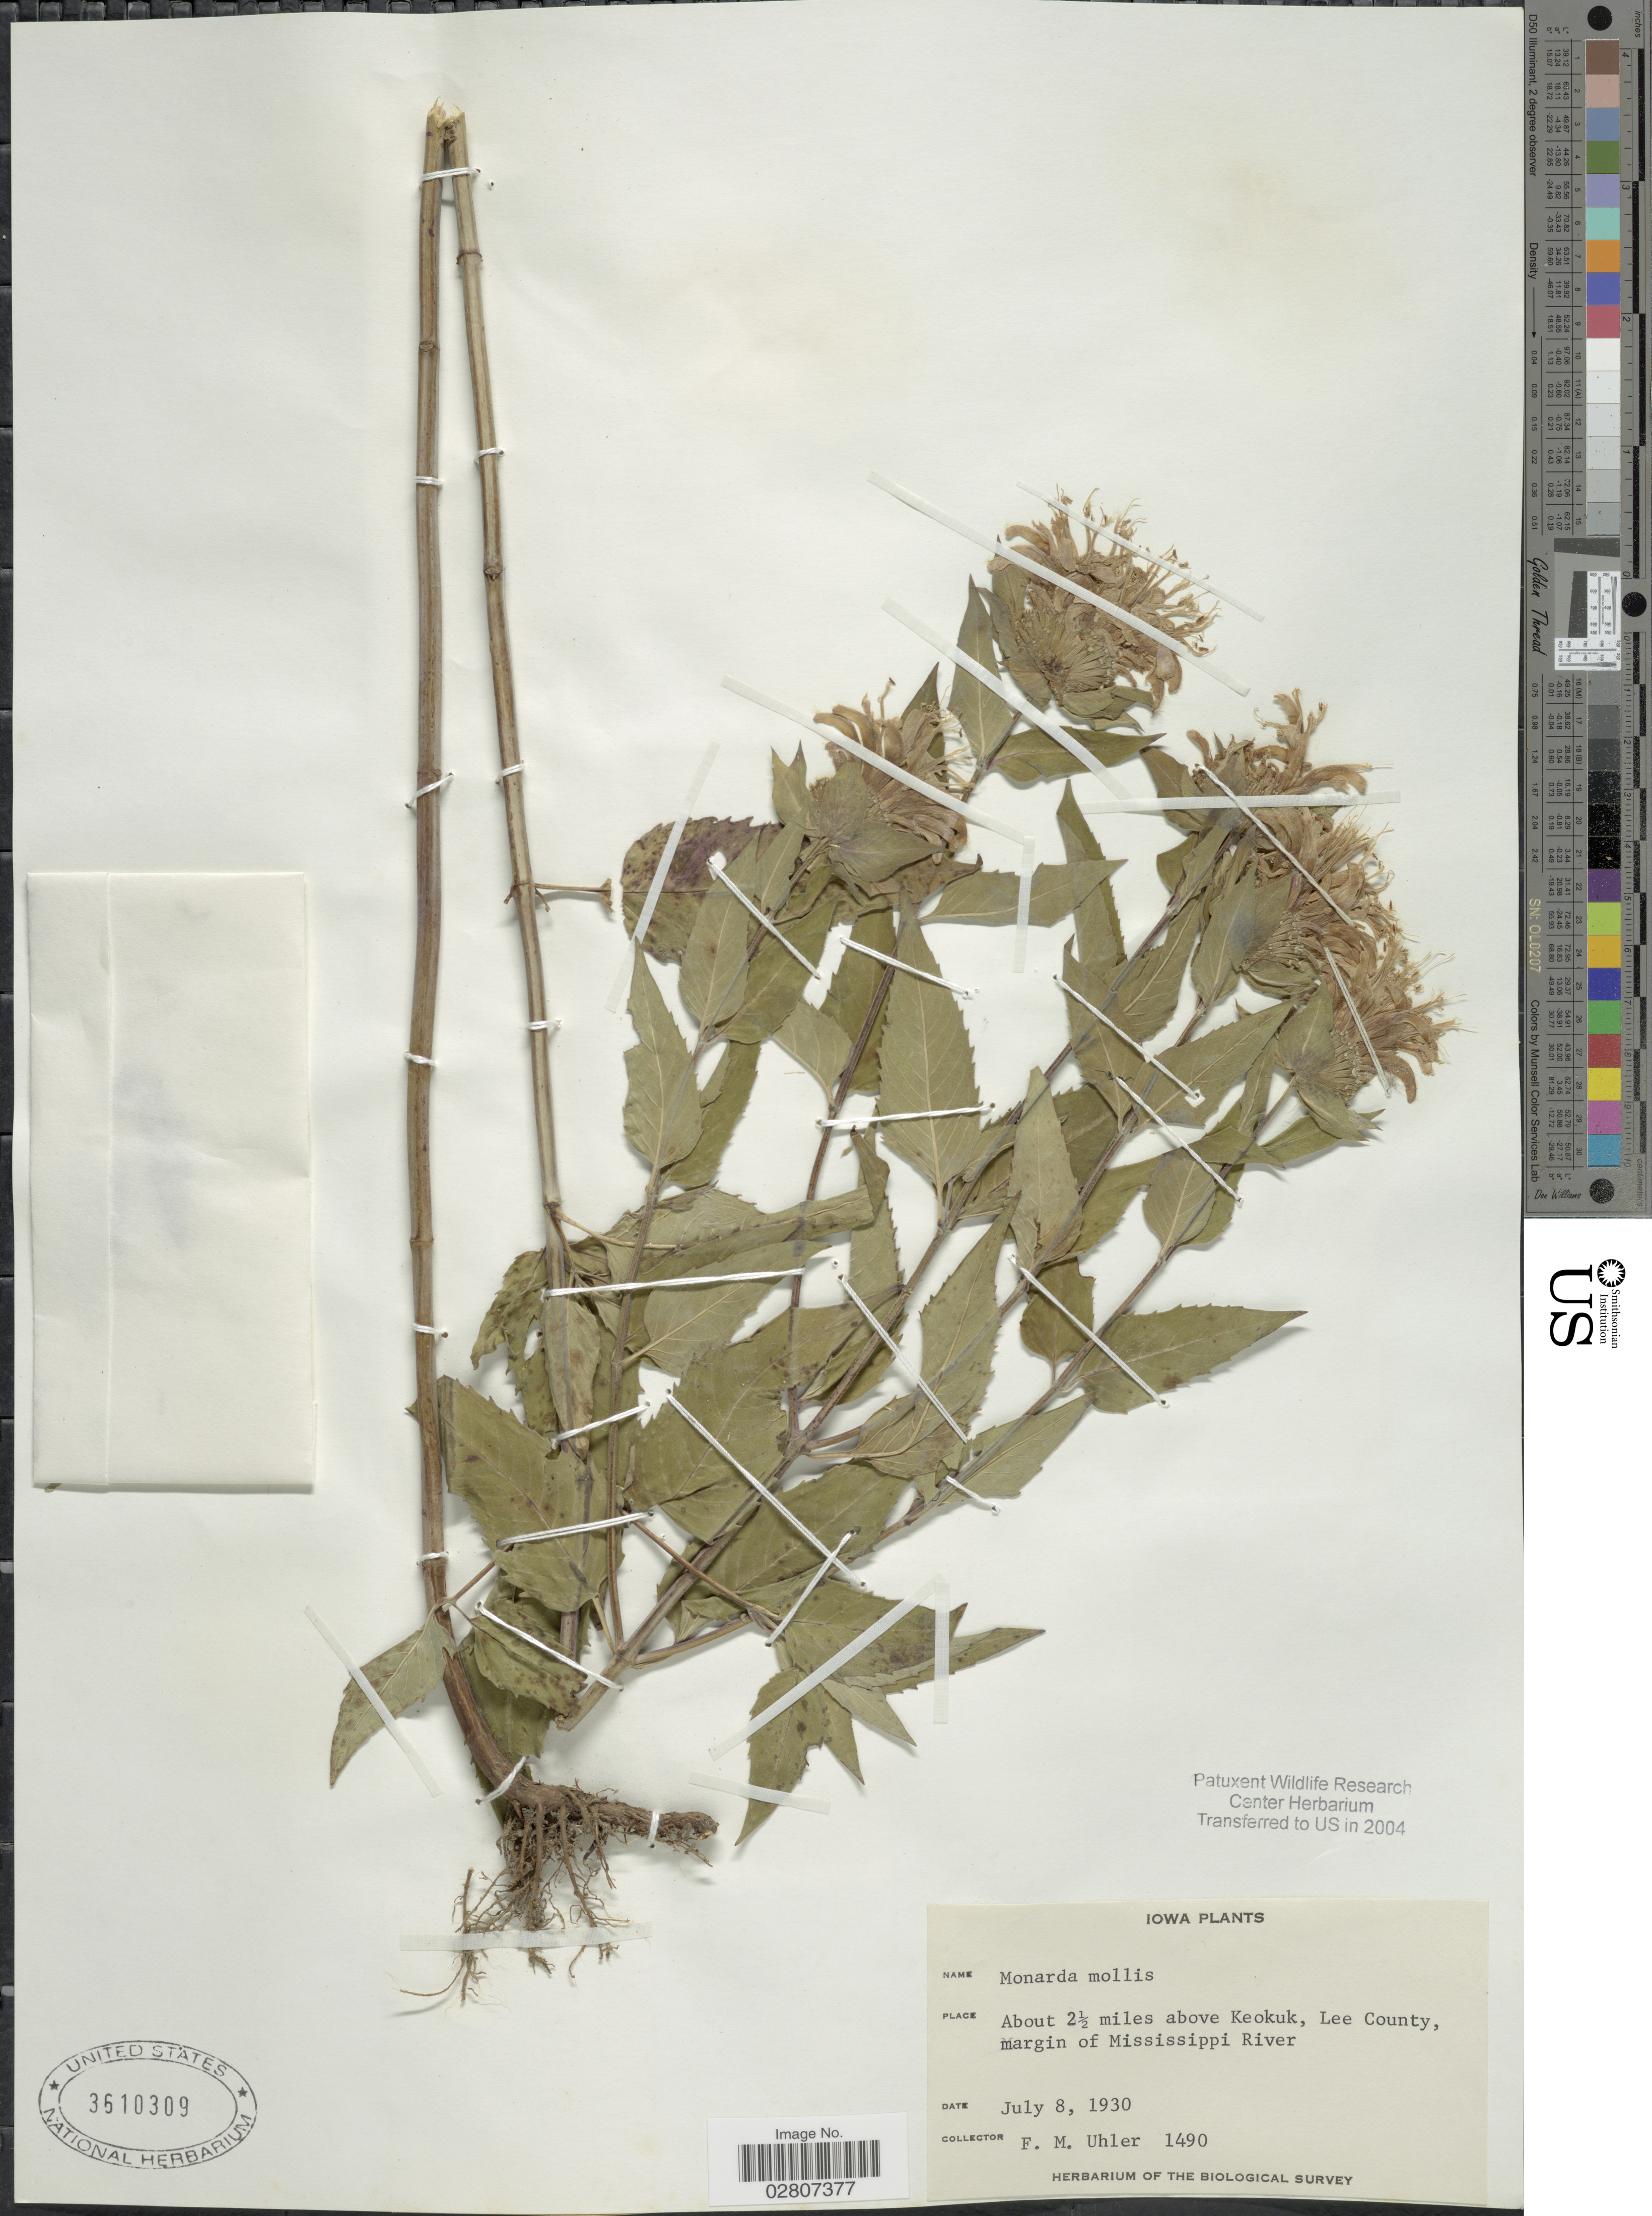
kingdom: Plantae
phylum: Tracheophyta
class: Magnoliopsida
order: Lamiales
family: Lamiaceae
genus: Monarda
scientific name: Monarda fistulosa var. mollis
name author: (L.) L.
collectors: F. M. Uhler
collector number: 1490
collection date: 1930-07-08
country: United States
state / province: Iowa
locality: About 2½ miles above Keokuk, Lee County, margin of Mississippi River.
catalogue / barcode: US 3610309